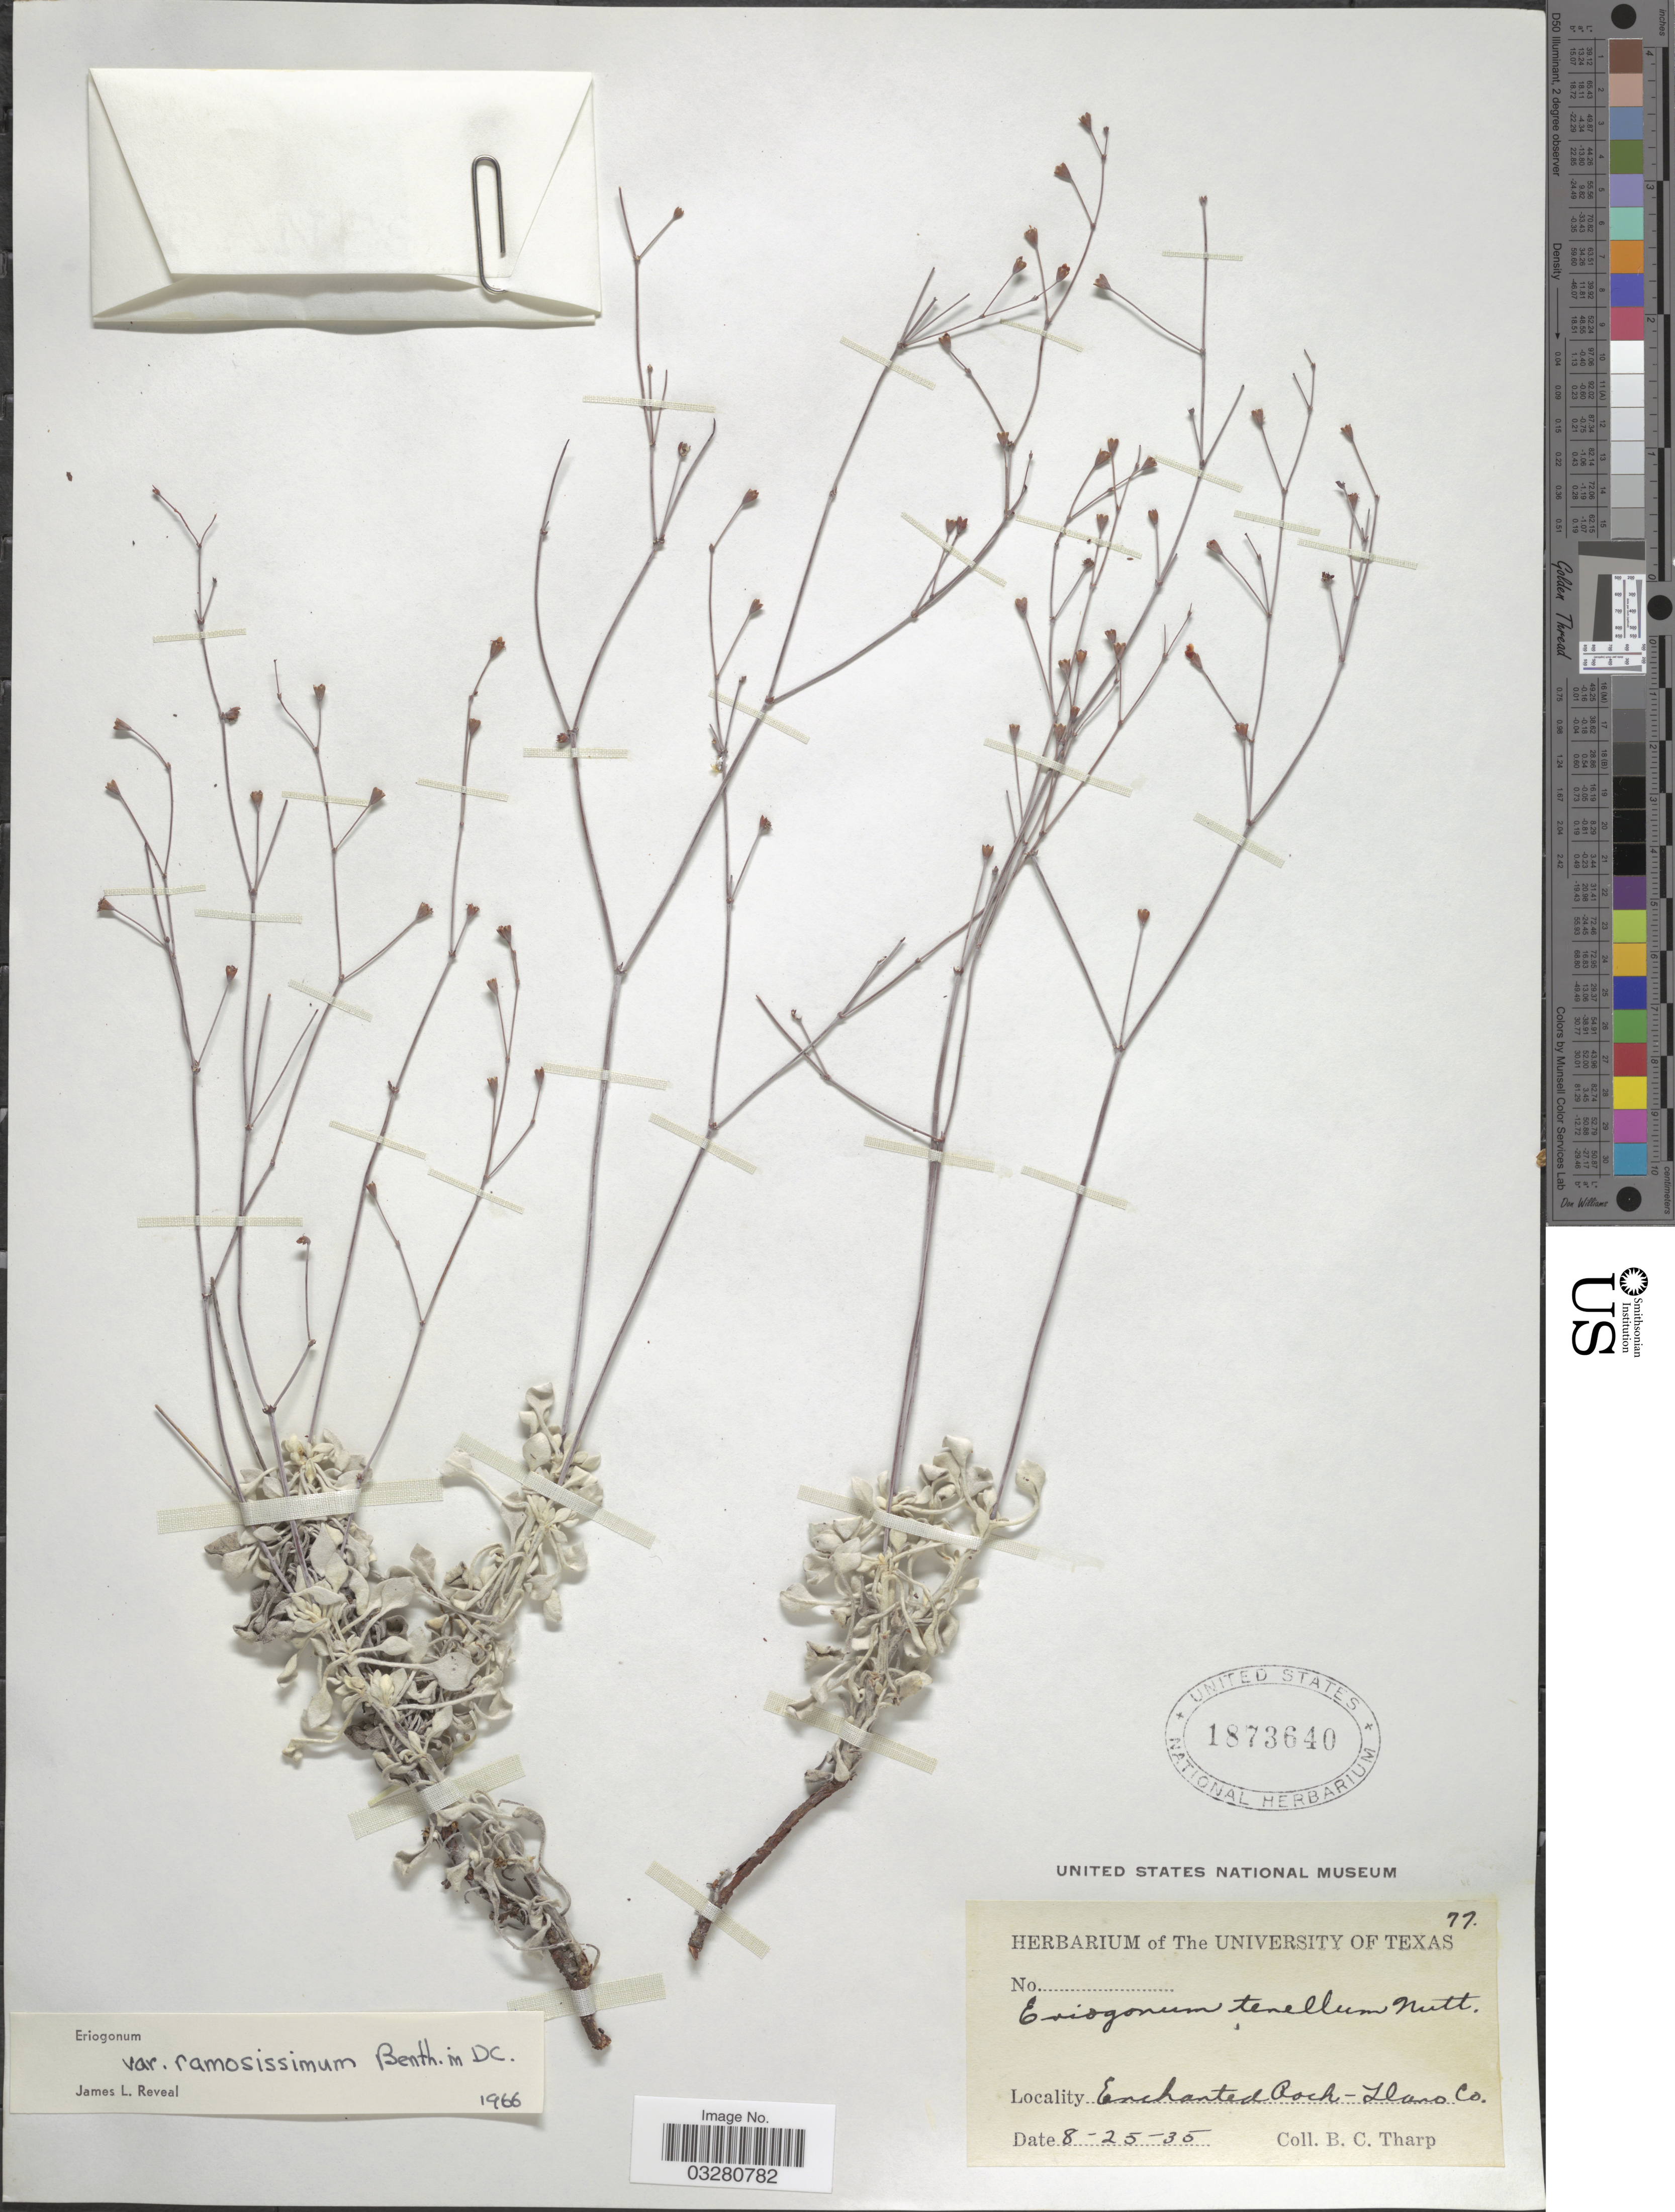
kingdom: Plantae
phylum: Tracheophyta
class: Magnoliopsida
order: Caryophyllales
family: Polygonaceae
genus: Eriogonum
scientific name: Eriogonum tenellum var. ramosissimum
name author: Benth. in DC.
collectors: B. C. Tharp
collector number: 77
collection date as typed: Transcribed d/m/y: 25/8/35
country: United States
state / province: Texas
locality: Enchanted Rock-Llano Co.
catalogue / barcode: US 1873640